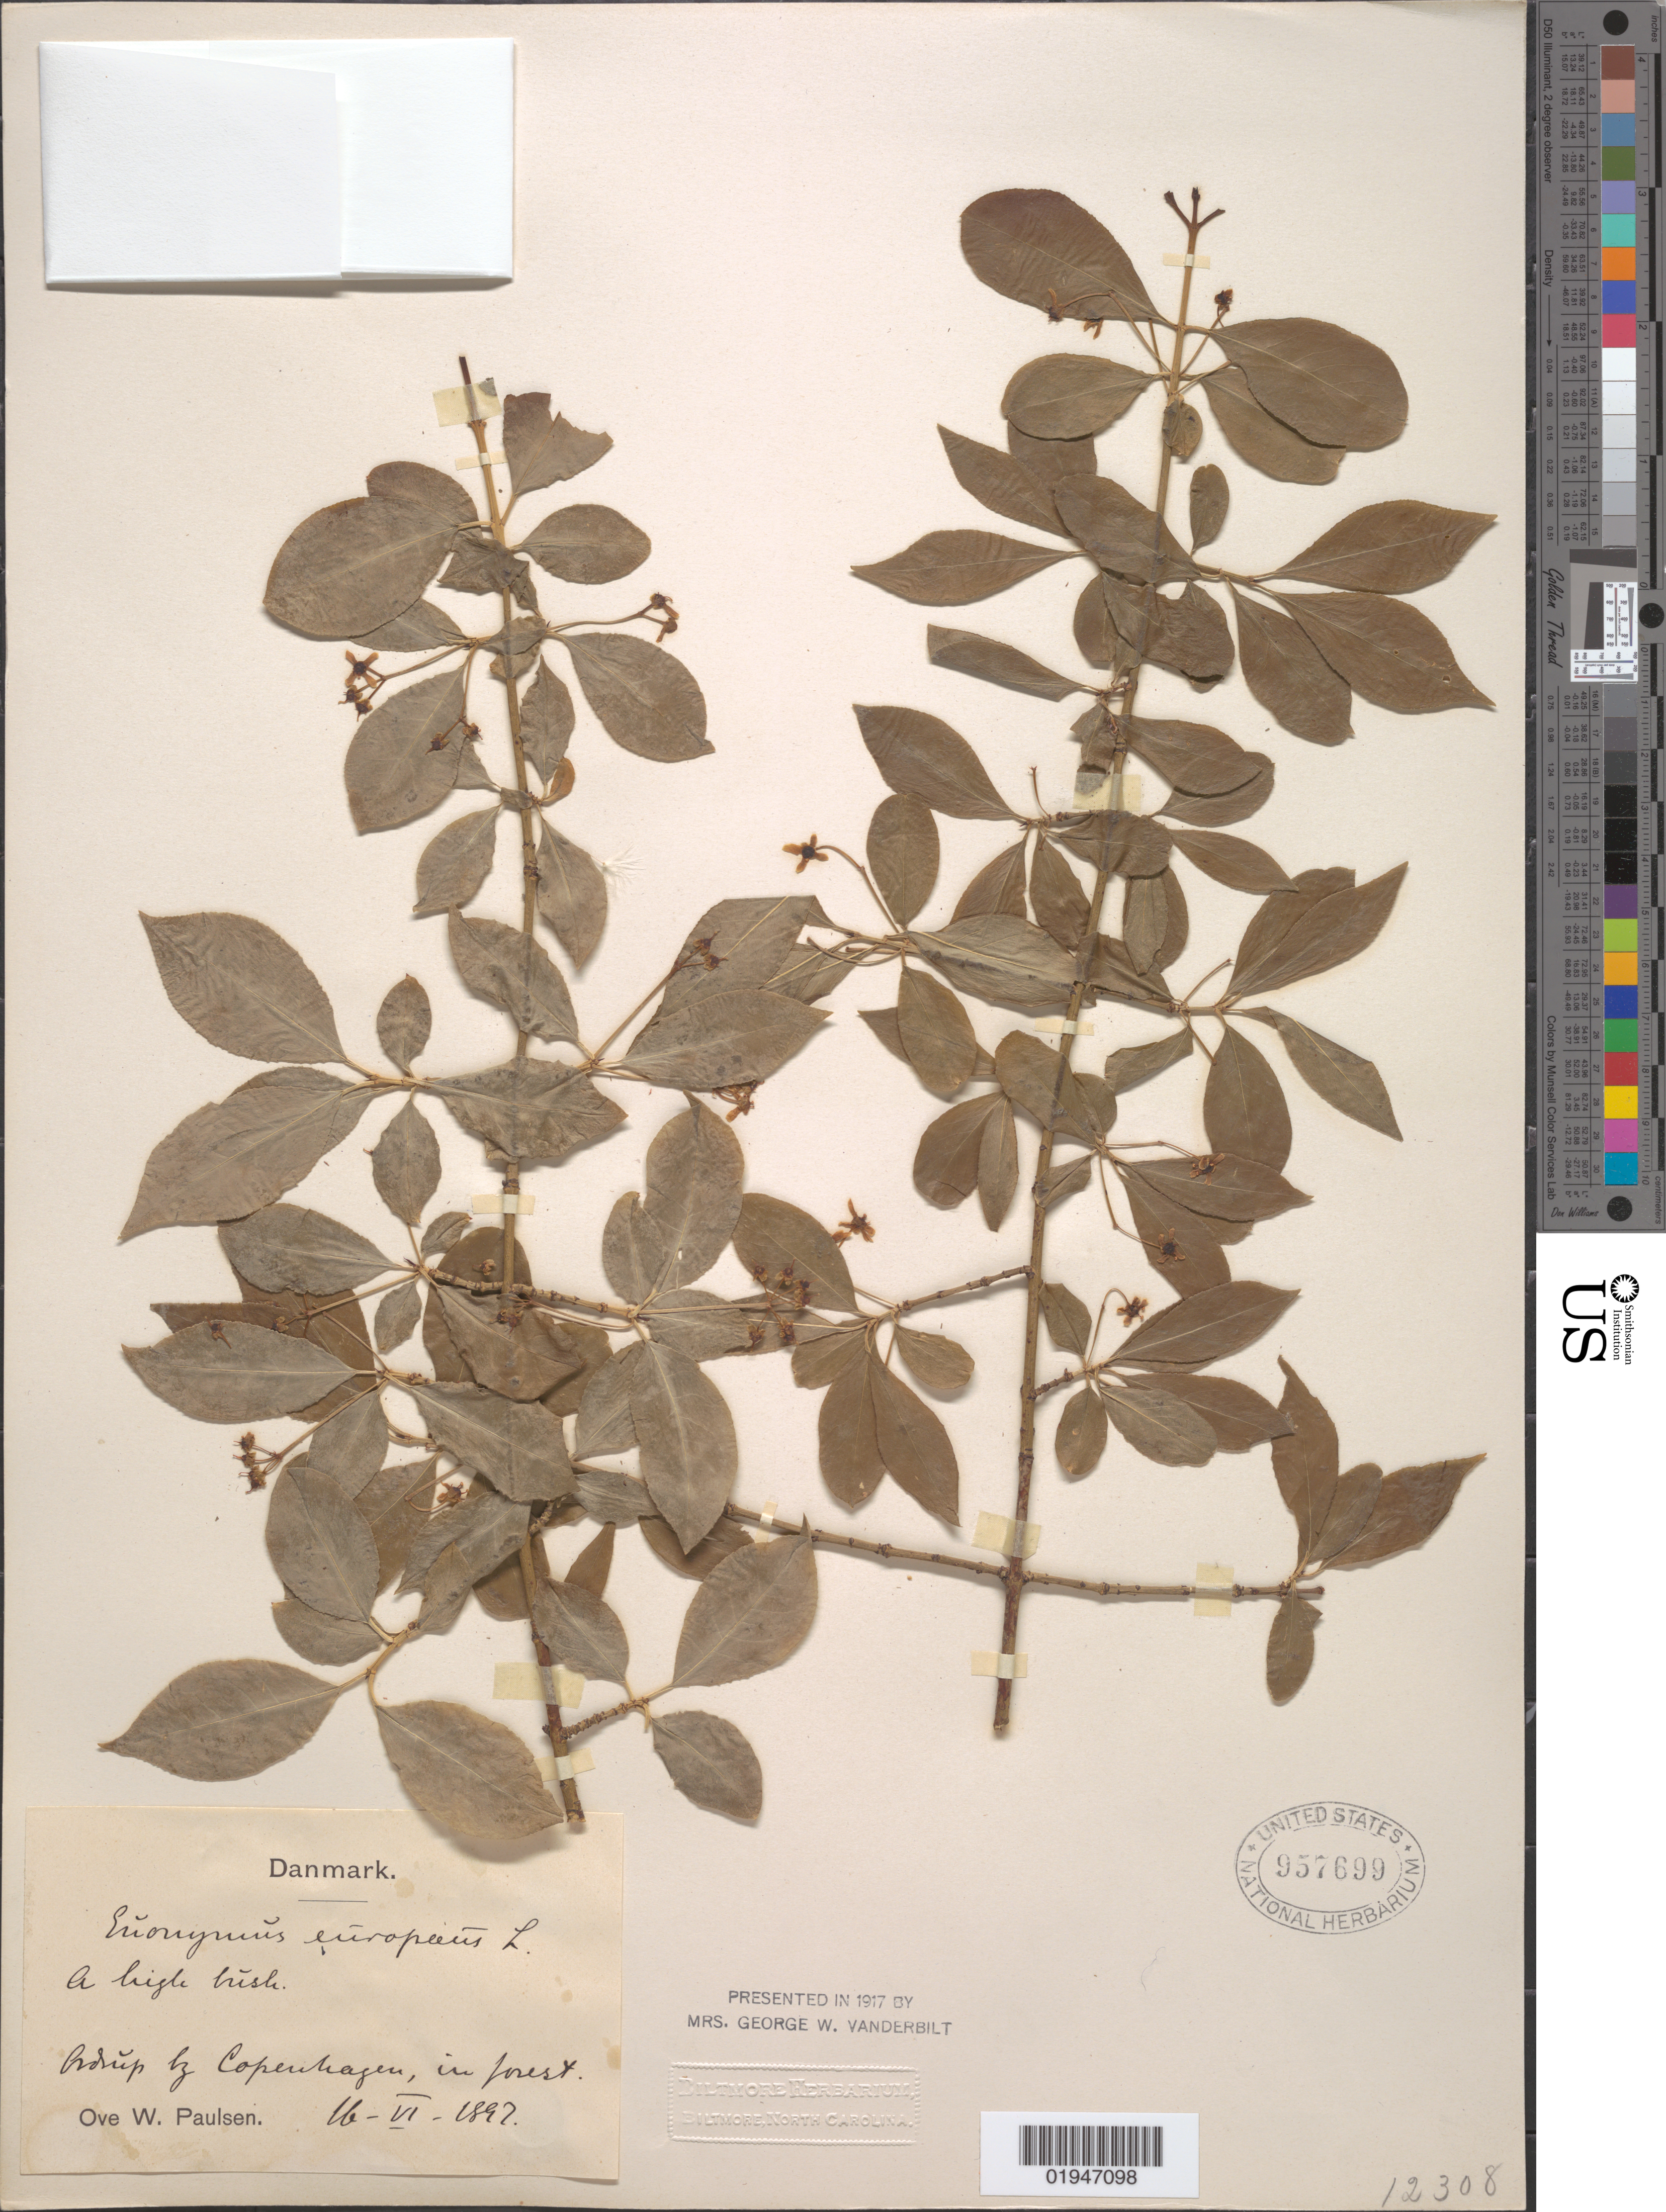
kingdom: Plantae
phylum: Tracheophyta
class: Magnoliopsida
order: Celastrales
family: Celastraceae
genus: Euonymus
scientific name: Euonymus europaeus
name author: L.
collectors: O. Paulsen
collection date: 1897-06-16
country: Denmark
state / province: Hovedstaden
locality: Copenhagen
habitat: In forest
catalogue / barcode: US 957699